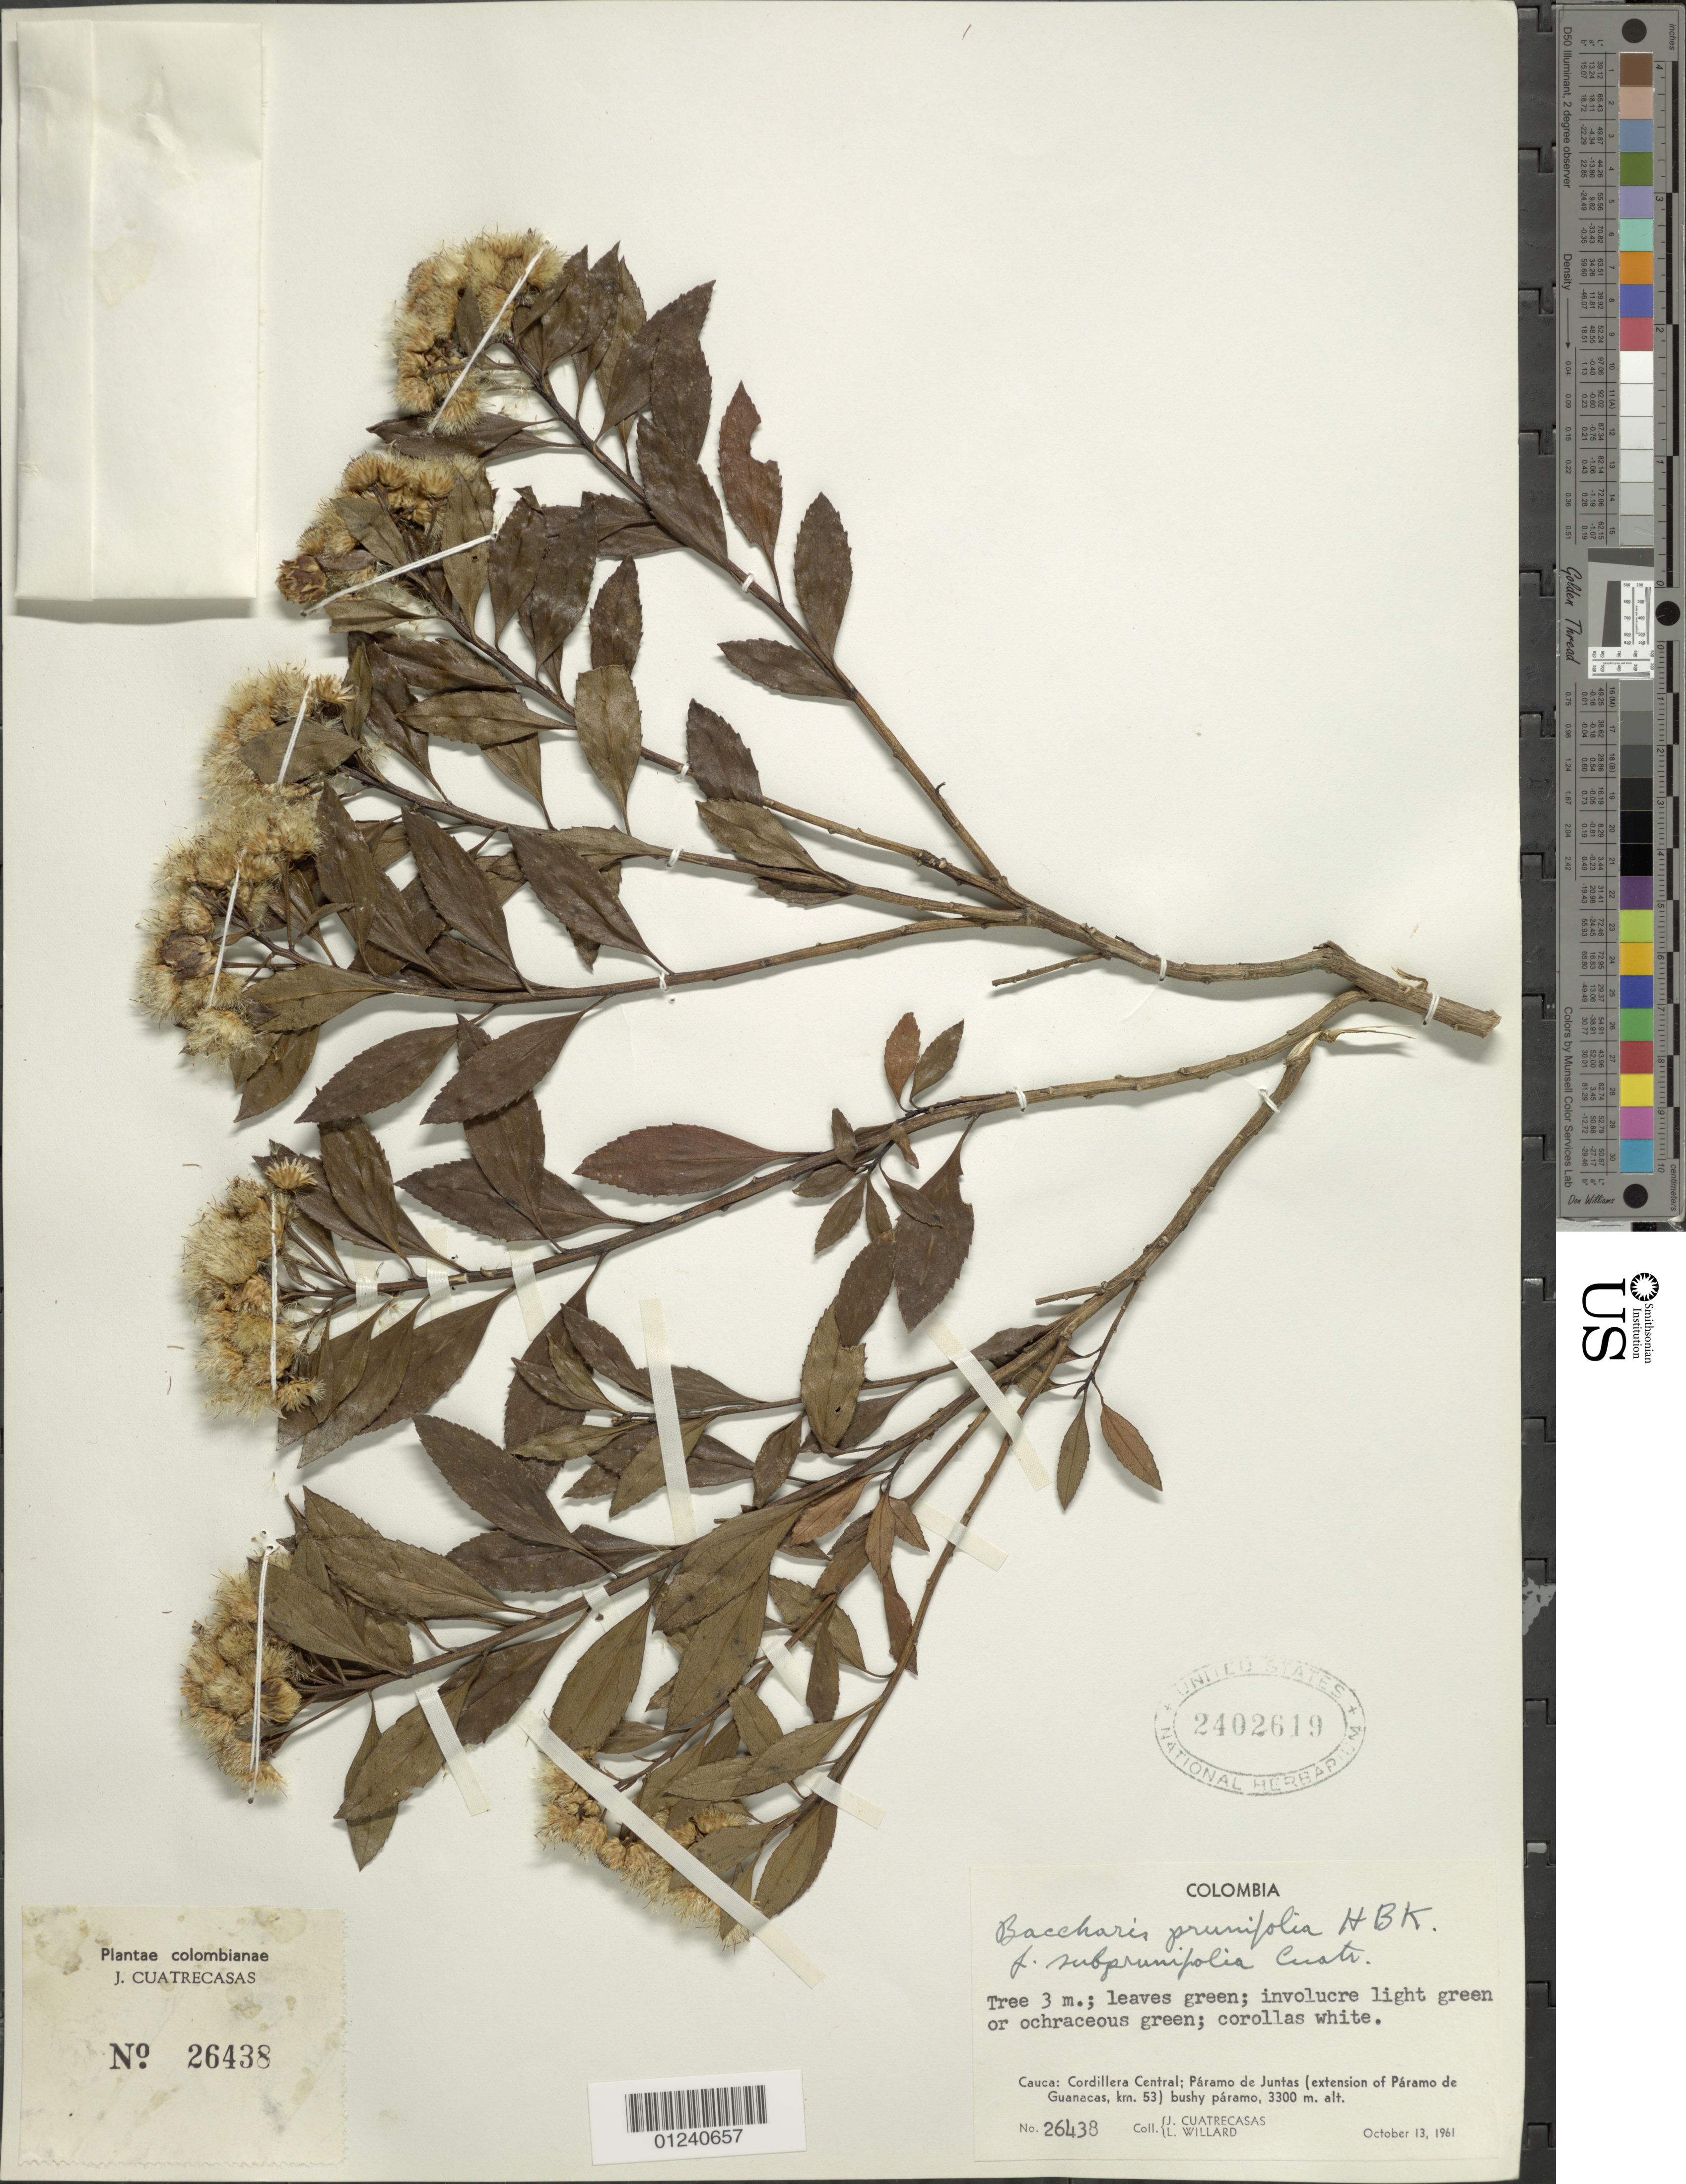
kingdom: Plantae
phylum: Tracheophyta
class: Magnoliopsida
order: Asterales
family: Asteraceae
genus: Baccharis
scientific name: Baccharis prunifolia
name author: Kunth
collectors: J. Cuatrecasas & L. Willard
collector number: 26438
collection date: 1961-10-13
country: Colombia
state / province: Cauca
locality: Cordillera Central: Paramo de Juntas (extension of Paramo de Guanacas, km. 53)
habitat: bushy paramo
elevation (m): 3300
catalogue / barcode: US 2402619